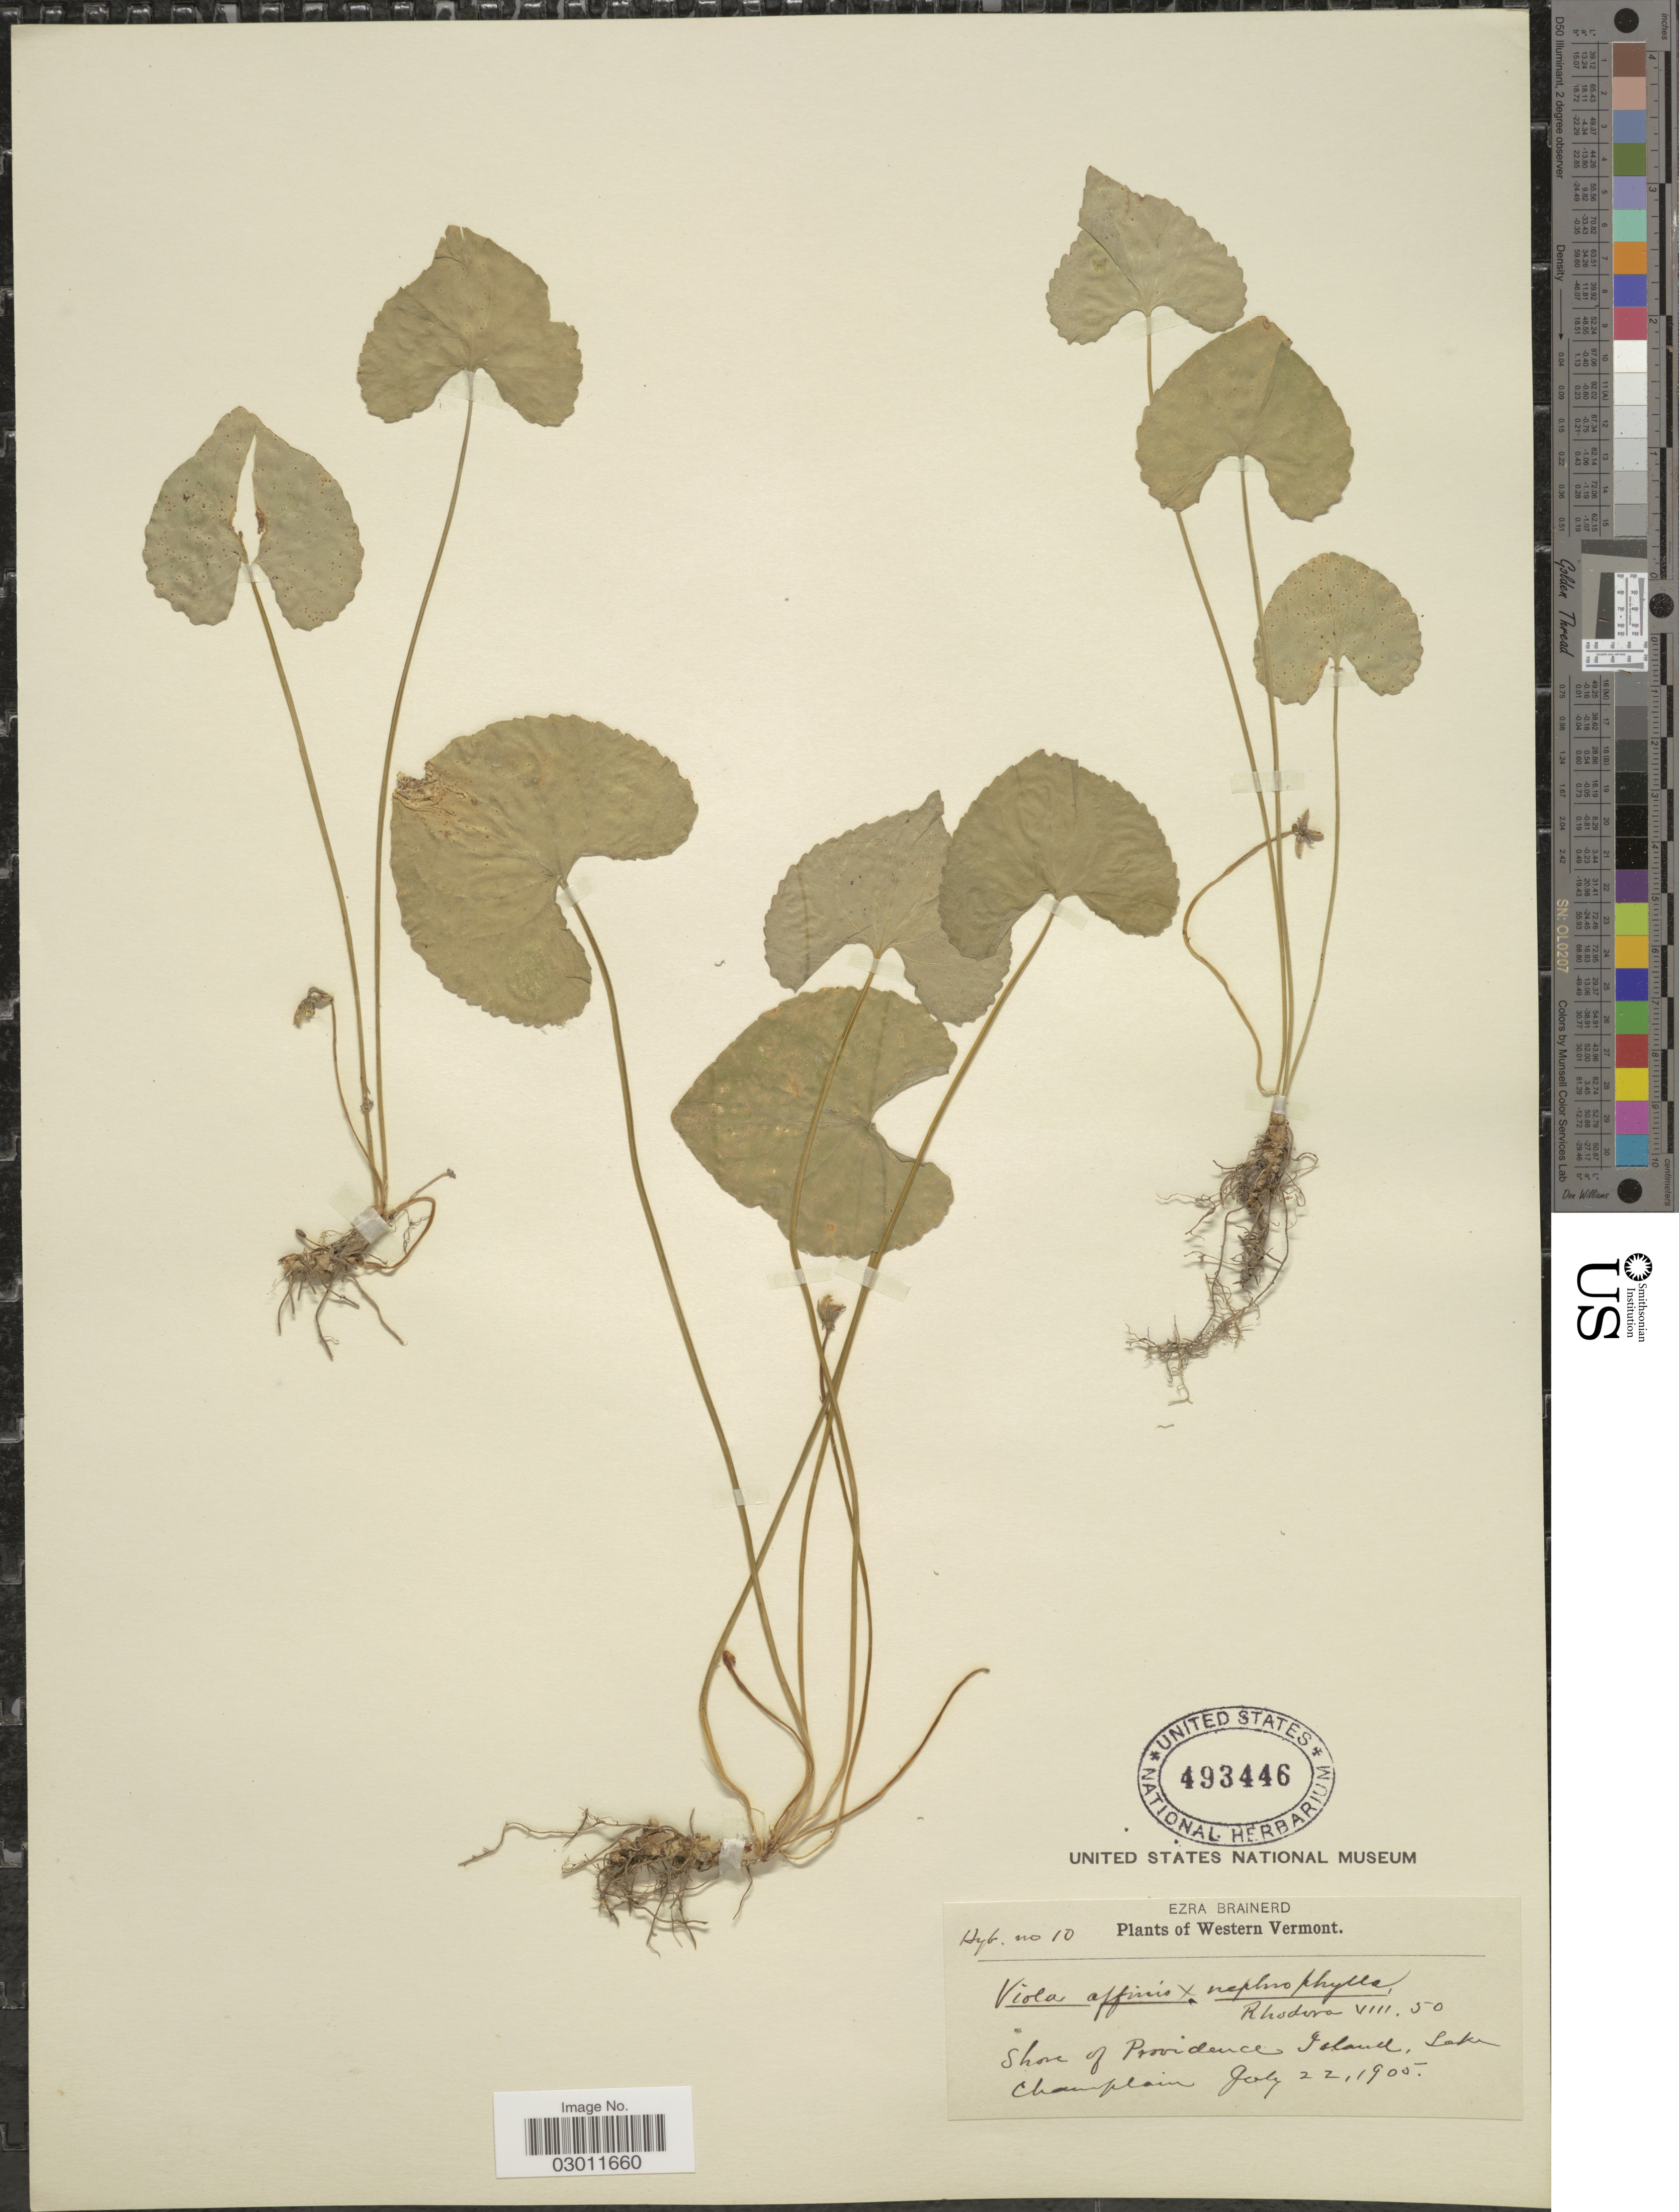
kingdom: Plantae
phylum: Tracheophyta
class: Magnoliopsida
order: Malpighiales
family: Violaceae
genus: Viola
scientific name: Viola affinis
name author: LeConte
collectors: E. Brainerd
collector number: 10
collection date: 1905-07-22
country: United States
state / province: Vermont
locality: Western Vermont, Shore of Providence Island, Lake Champlain.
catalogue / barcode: US 493446